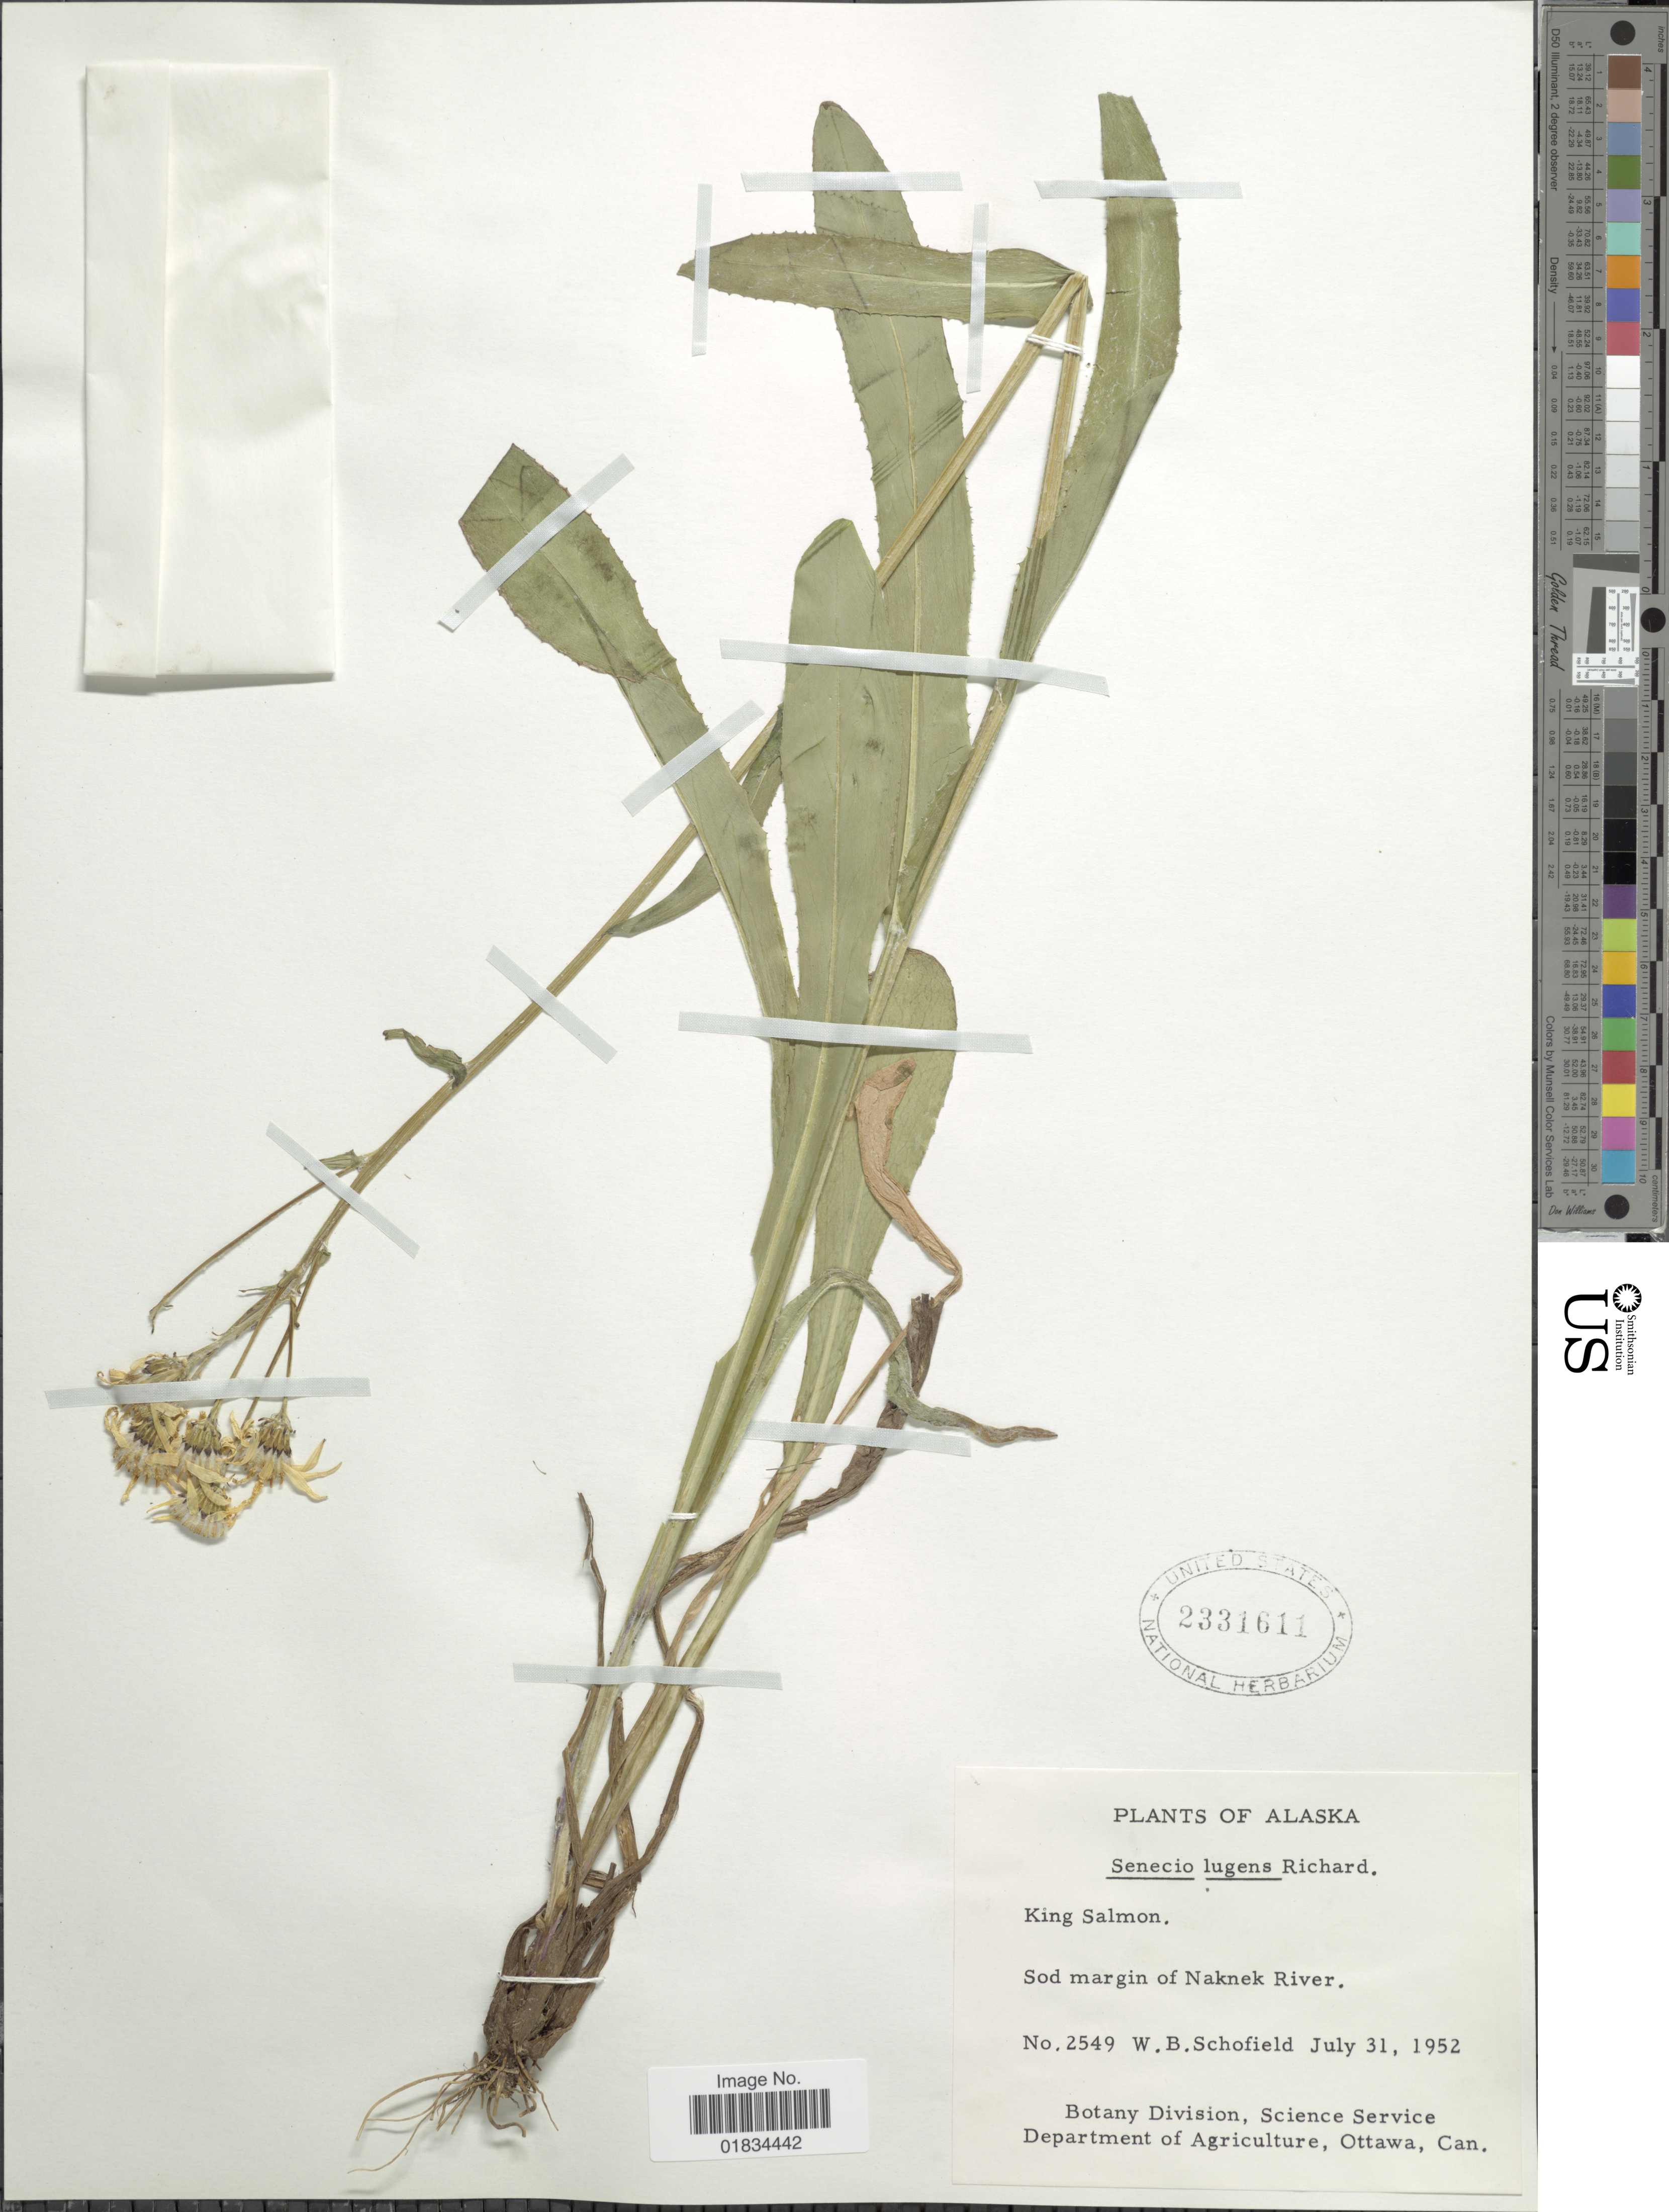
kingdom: Plantae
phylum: Tracheophyta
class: Magnoliopsida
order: Asterales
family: Asteraceae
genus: Senecio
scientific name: Senecio lugens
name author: Richardson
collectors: W. Schofield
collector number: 2549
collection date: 1952-07-31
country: United States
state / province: Alaska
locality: Sod margin of Naknek River. King Salmon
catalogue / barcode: US 2331611